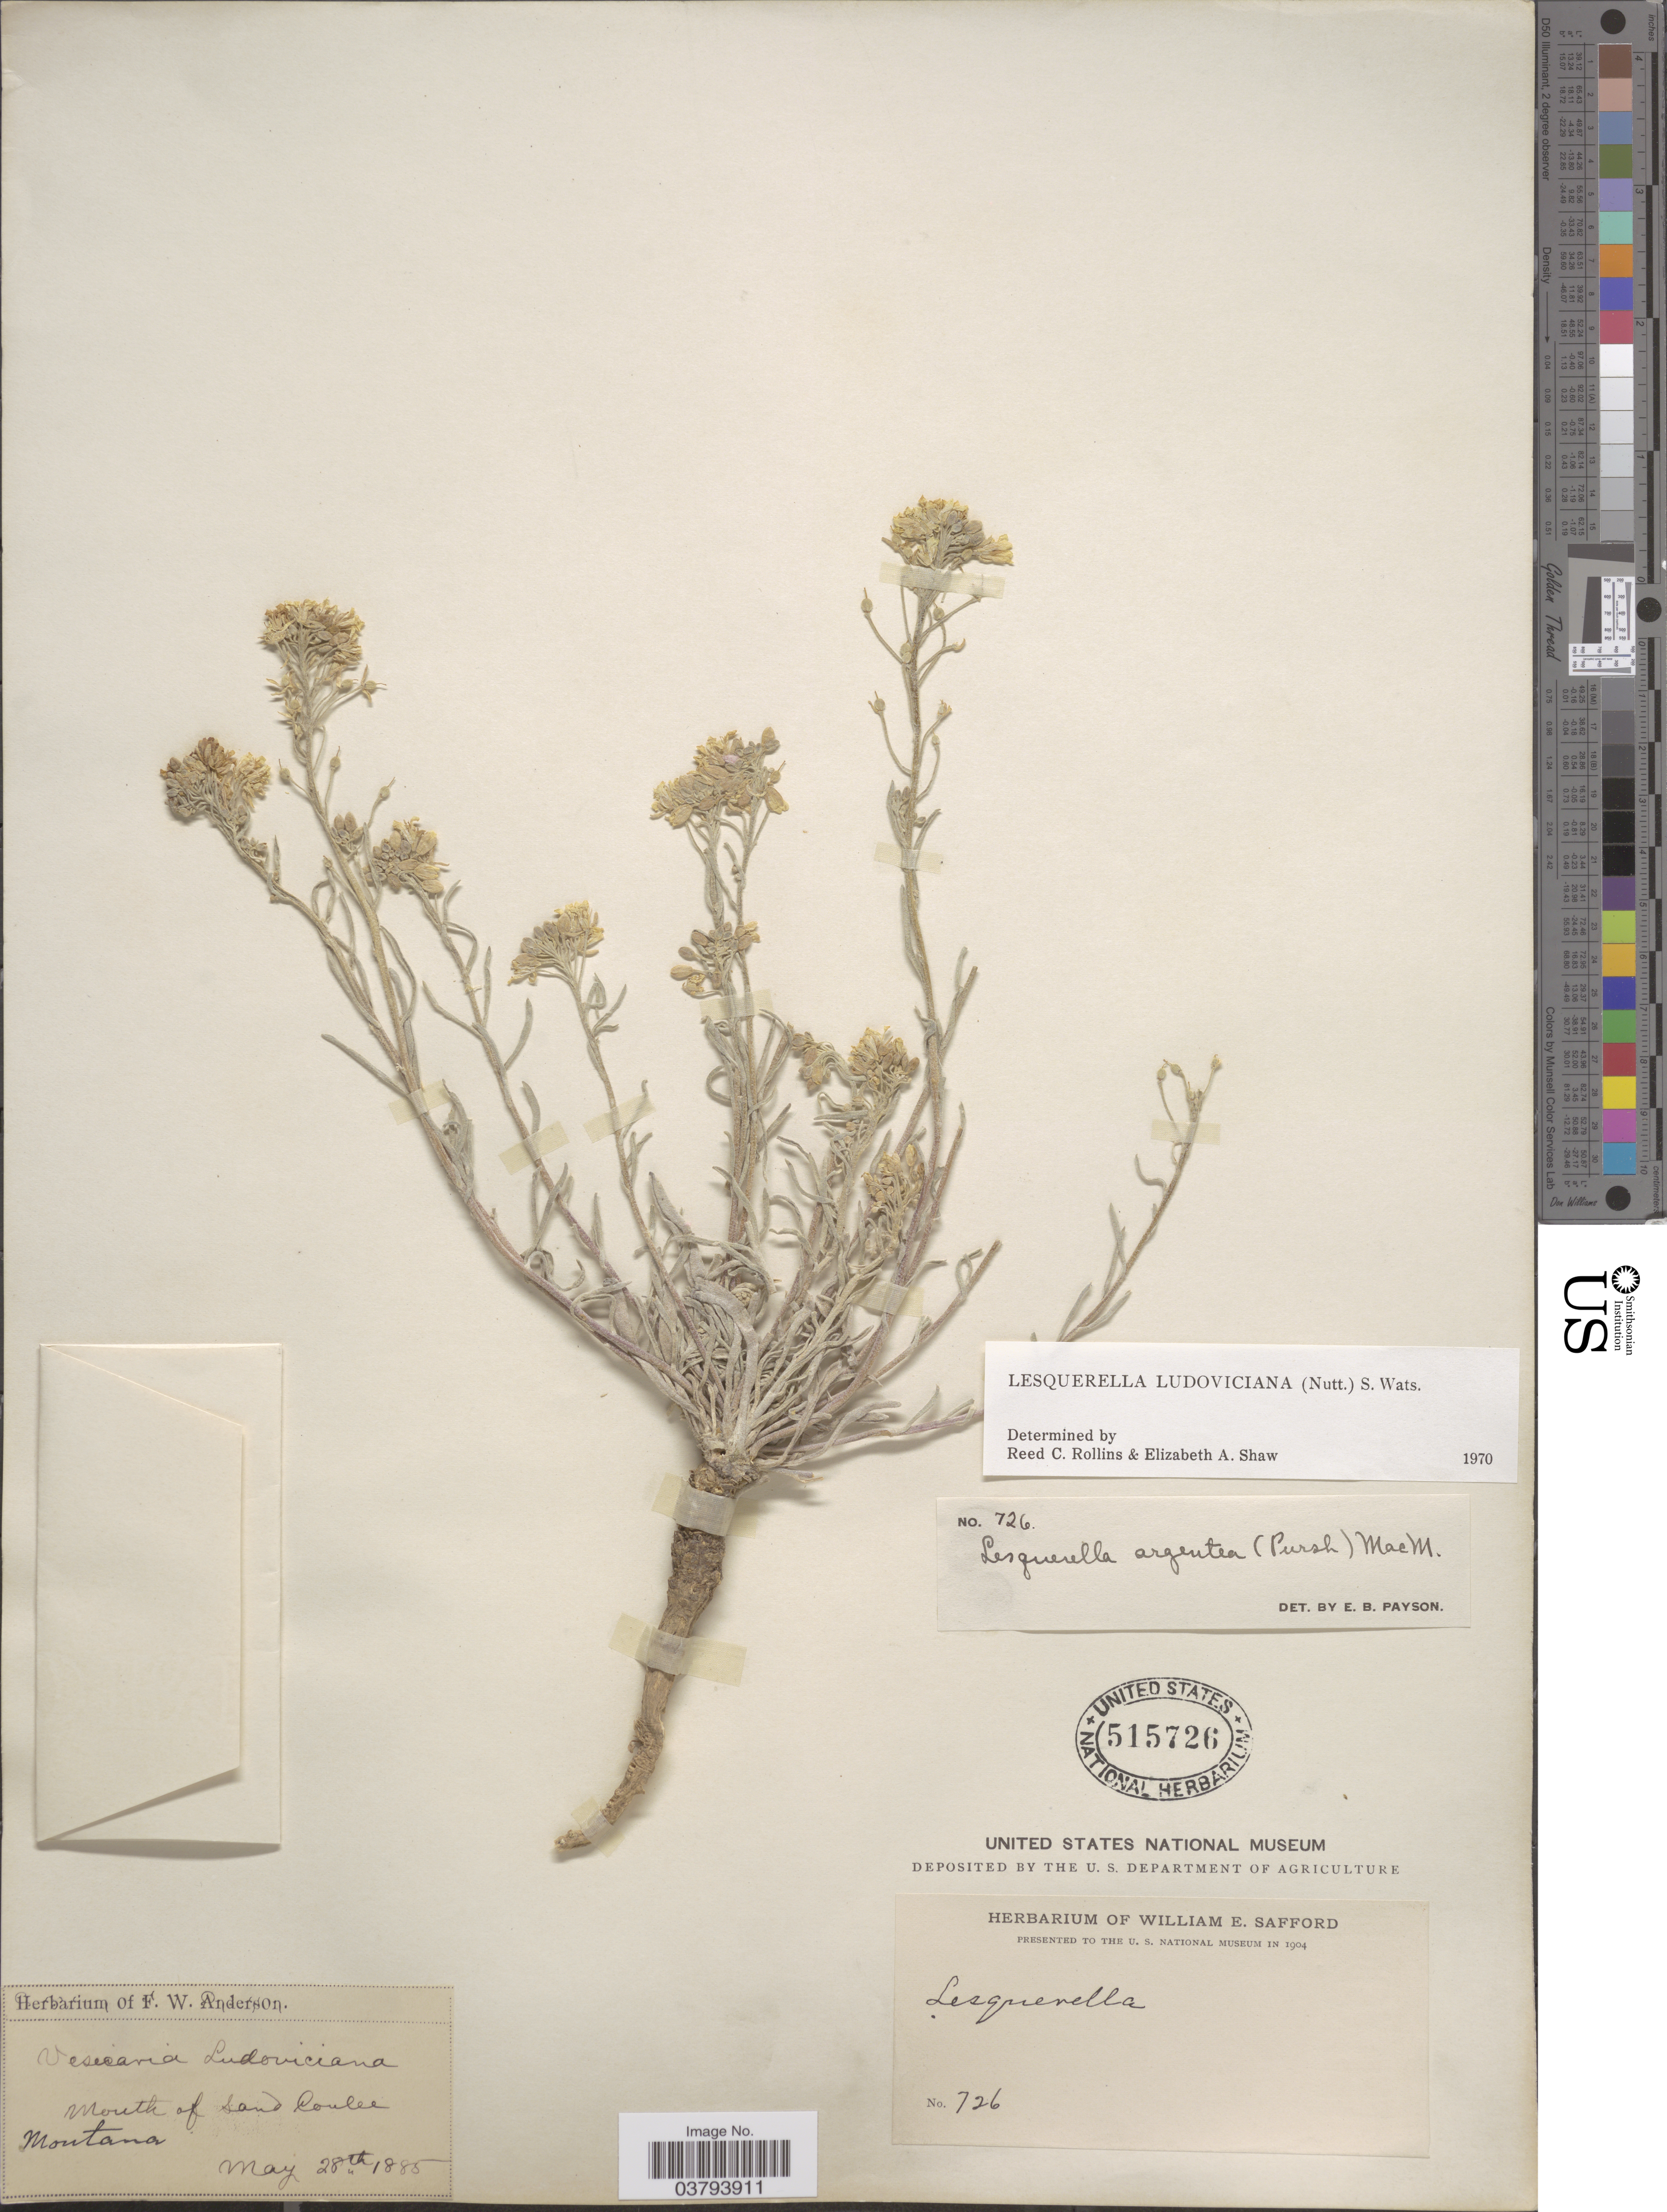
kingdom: Plantae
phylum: Tracheophyta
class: Magnoliopsida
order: Brassicales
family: Brassicaceae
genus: Lesquerella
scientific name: Lesquerella ludoviciana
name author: (Nutt.) S. Watson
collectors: ex herb. F.W. Anderson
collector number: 726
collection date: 1885-05-28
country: United States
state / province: Montana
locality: Mouth of Sand Coulee.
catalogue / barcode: US 515726